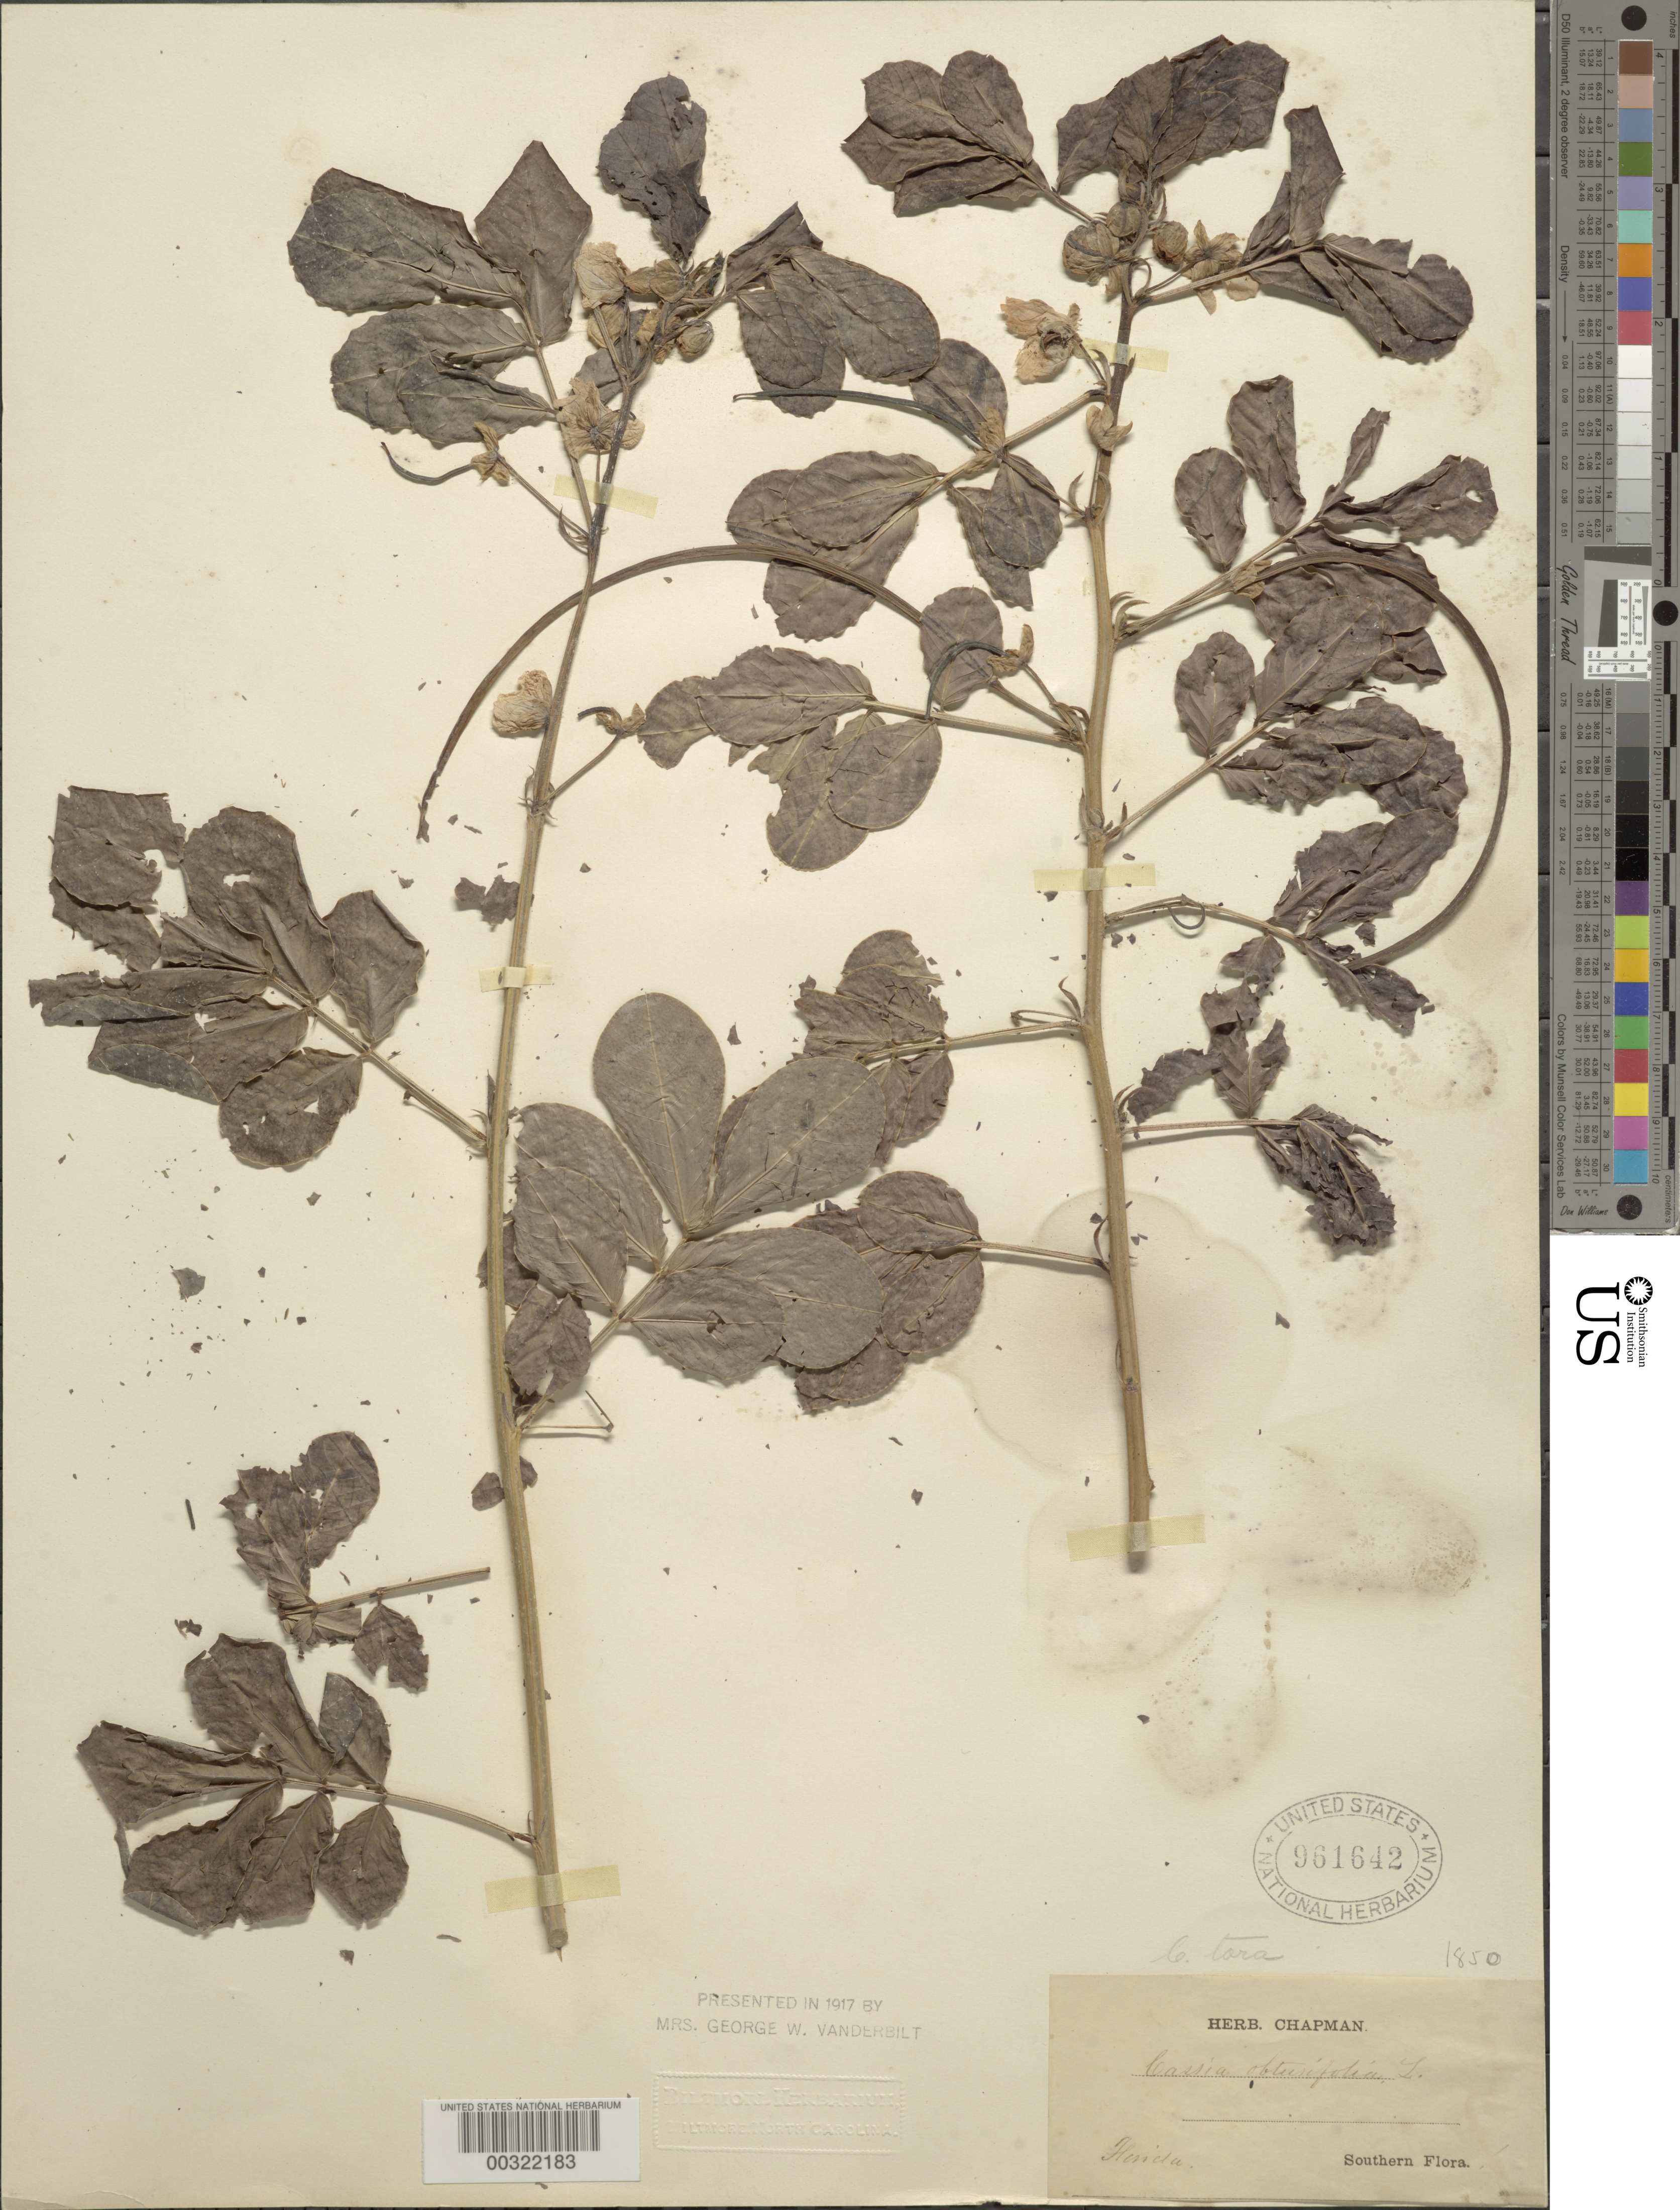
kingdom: Plantae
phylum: Tracheophyta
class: Magnoliopsida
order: Fabales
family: Fabaceae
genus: Senna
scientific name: Senna obtusifolia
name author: (L.) H.S. Irwin & Barneby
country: United States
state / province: Florida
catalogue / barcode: US 961642